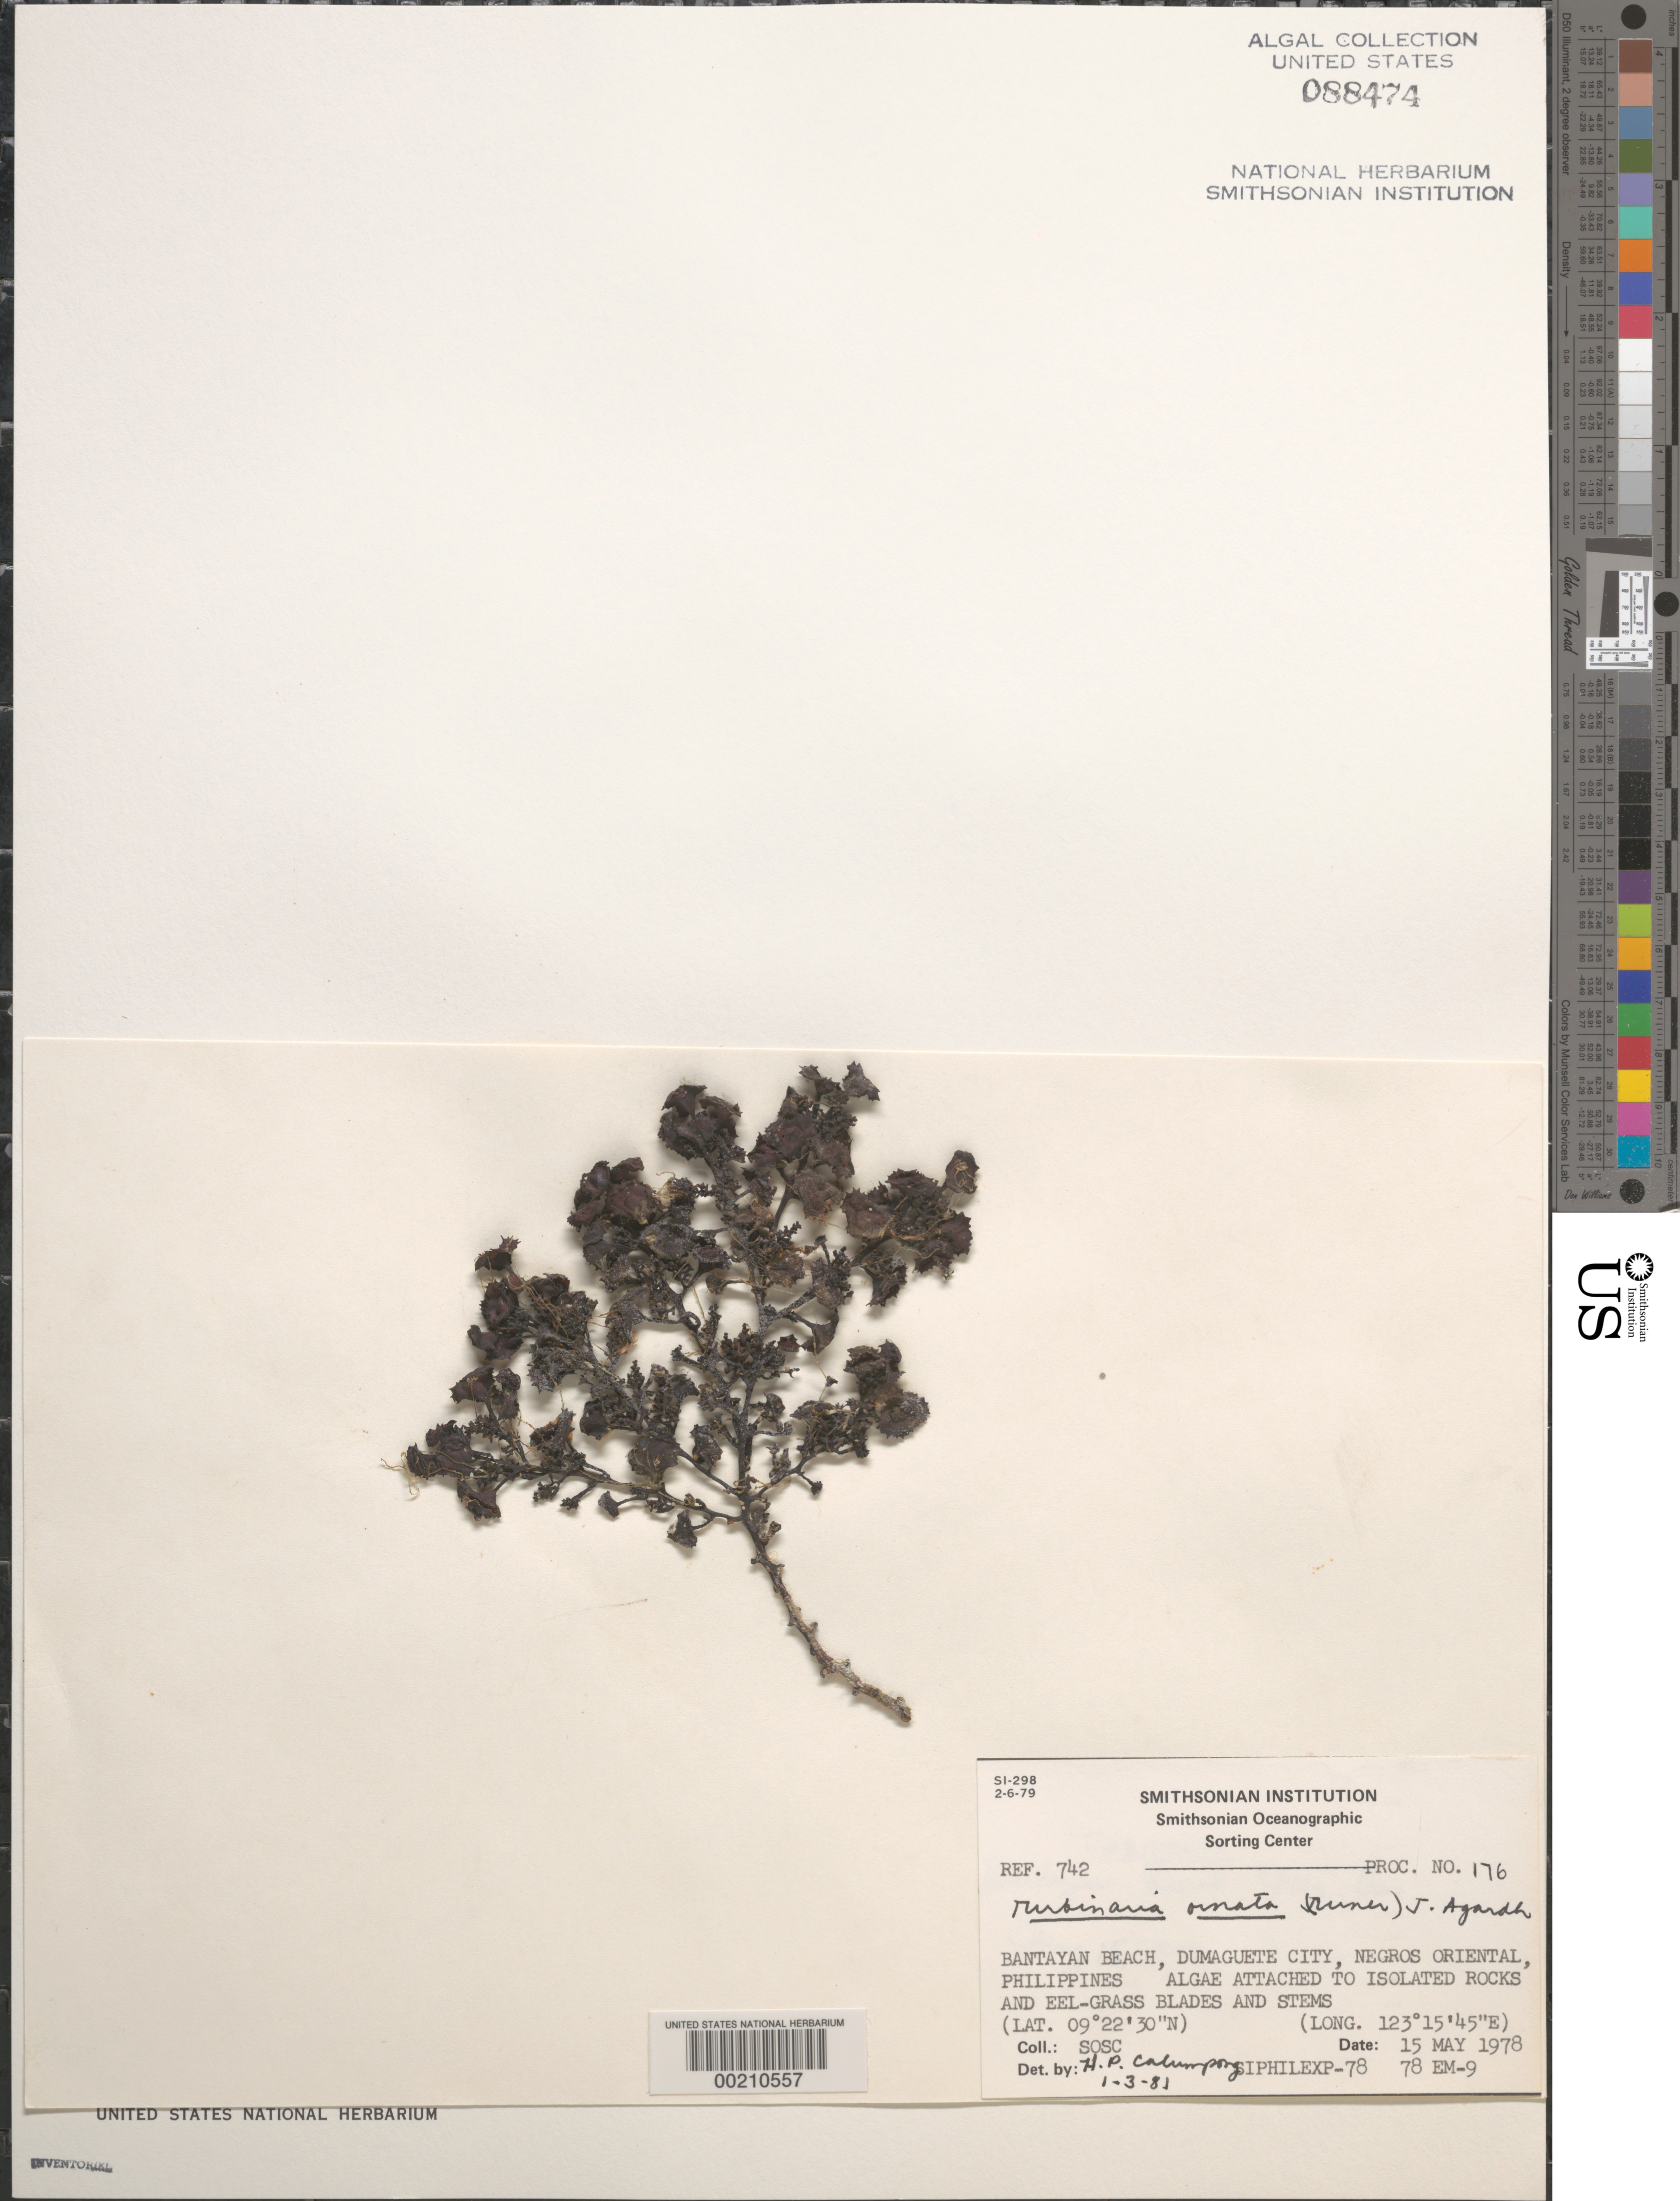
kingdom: Chromista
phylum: Ochrophyta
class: Phaeophyceae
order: Fucales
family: Sargassaceae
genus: Turbinaria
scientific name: Turbinaria ornata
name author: (Turner) J. Agardh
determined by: Calumpong, H. P.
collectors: SOSC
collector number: Station 78 Em-9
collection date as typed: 15 May 1978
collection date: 1978-05-15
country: Philippines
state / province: Central Visayas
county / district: Negros Oriental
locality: Bantayan beach, dumaguete city, negros oriental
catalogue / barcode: US 88474